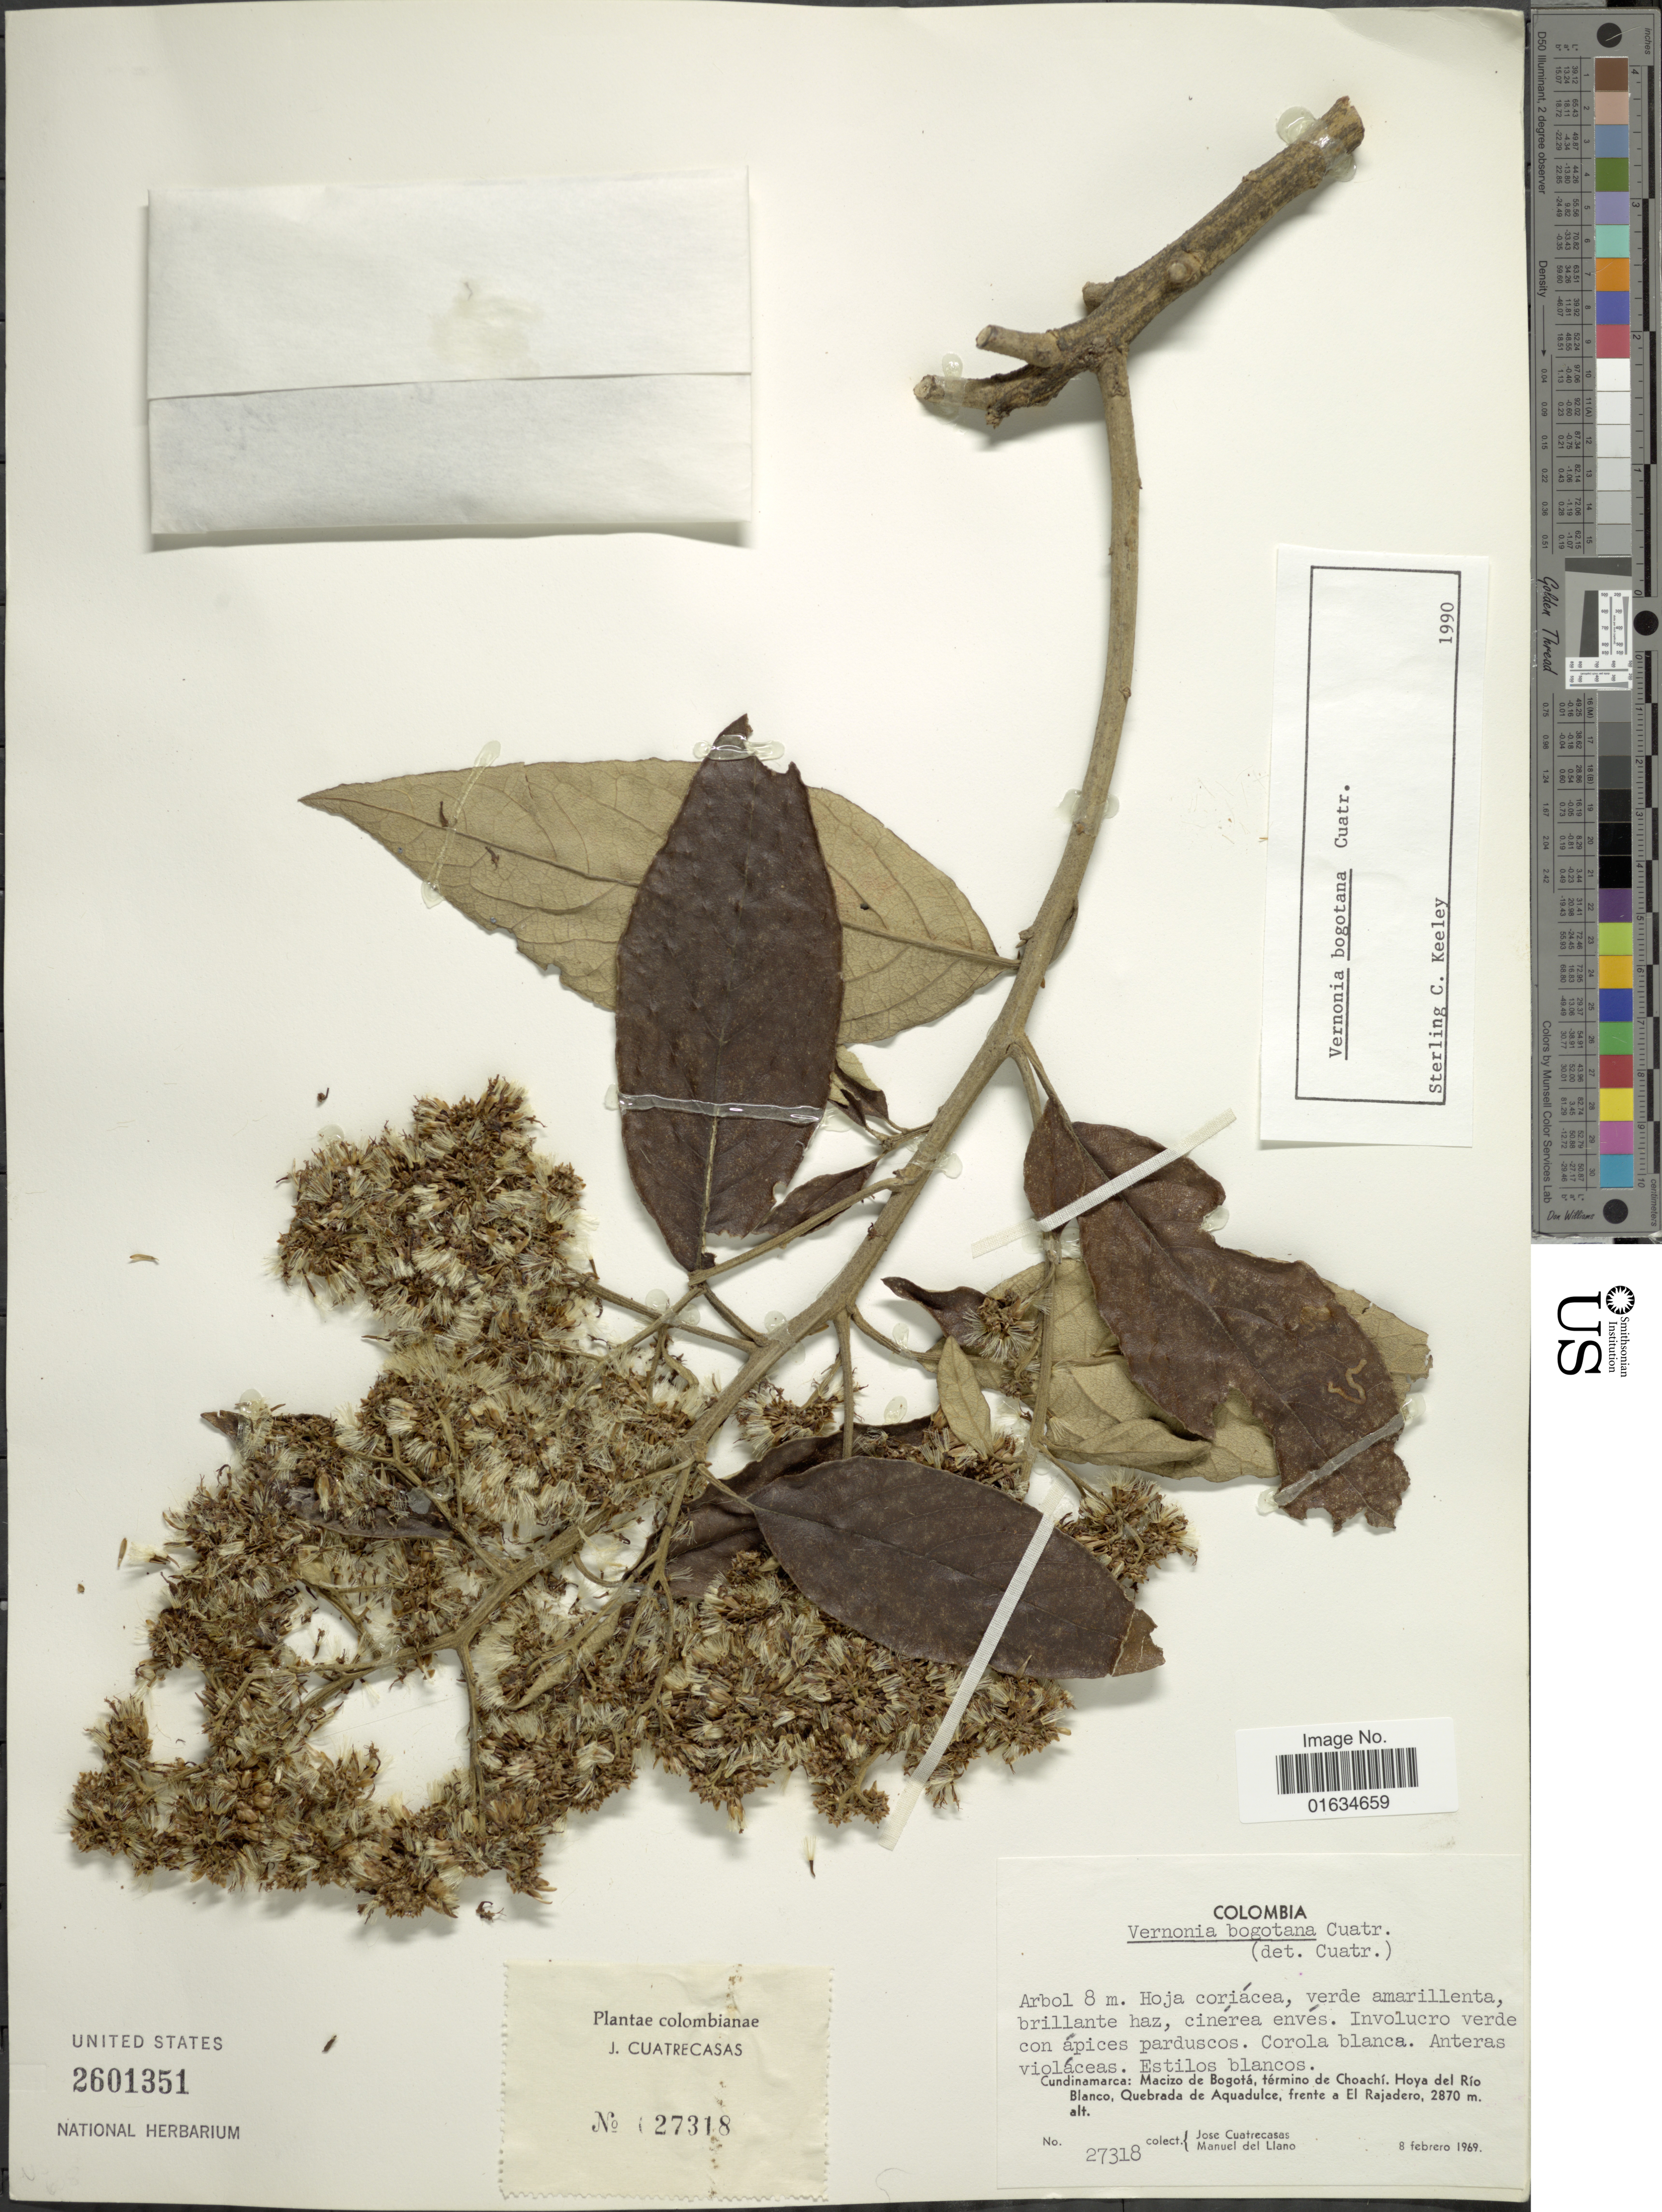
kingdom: Plantae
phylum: Tracheophyta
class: Magnoliopsida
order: Asterales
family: Asteraceae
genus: Critoniopsis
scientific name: Critoniopsis bogotana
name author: (Cuatrec.) H. Rob.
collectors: J. Cuatrecasas & M. d. Llano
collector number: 27318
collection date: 1969-02-08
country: Colombia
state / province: Cundinamarca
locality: Macizo de Bogotá, término de Chochí, hoya del Rio Blanco, Quebrada de Aquadulce, frente a El Rajadero.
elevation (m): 2870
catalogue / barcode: US 2601351